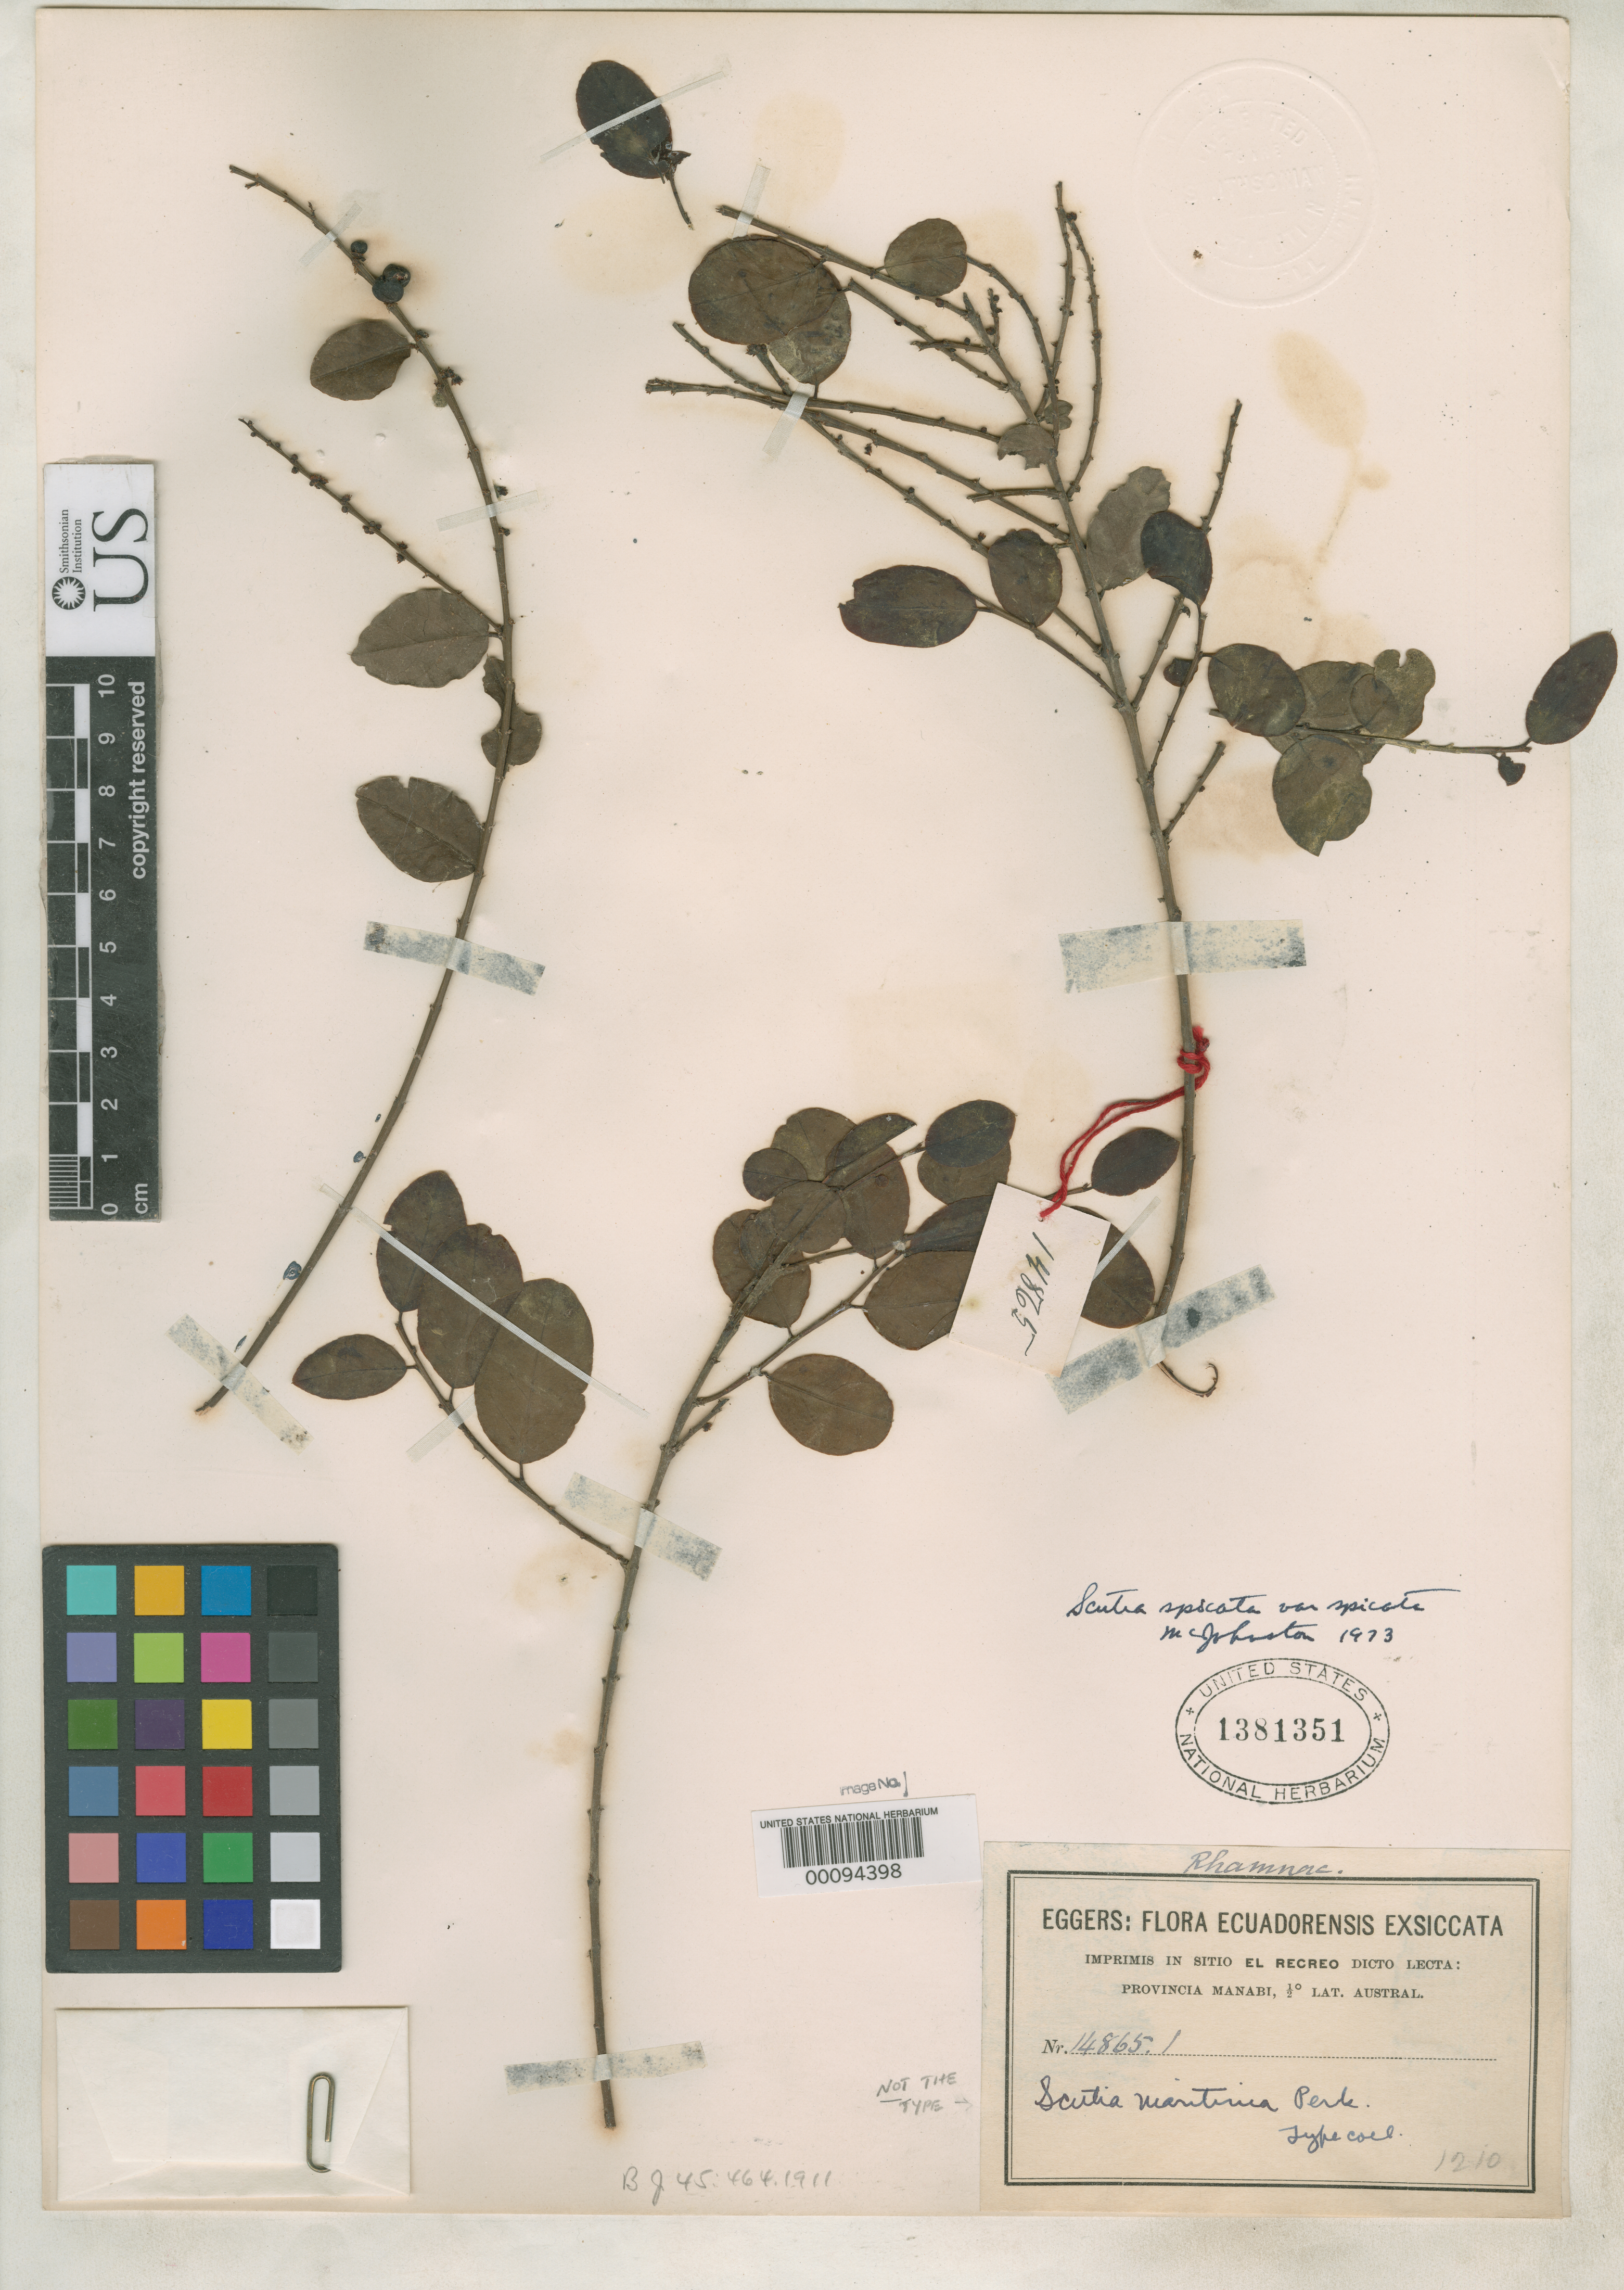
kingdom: Plantae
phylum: Tracheophyta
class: Magnoliopsida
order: Rosales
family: Rhamnaceae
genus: Scutia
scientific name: Scutia maritima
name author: Perkins in Urb.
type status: Syntype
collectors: H. F. A. von Eggers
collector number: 14865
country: Ecuador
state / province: Manabí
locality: Near Hacienda El Recreo.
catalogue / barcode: US 1381351